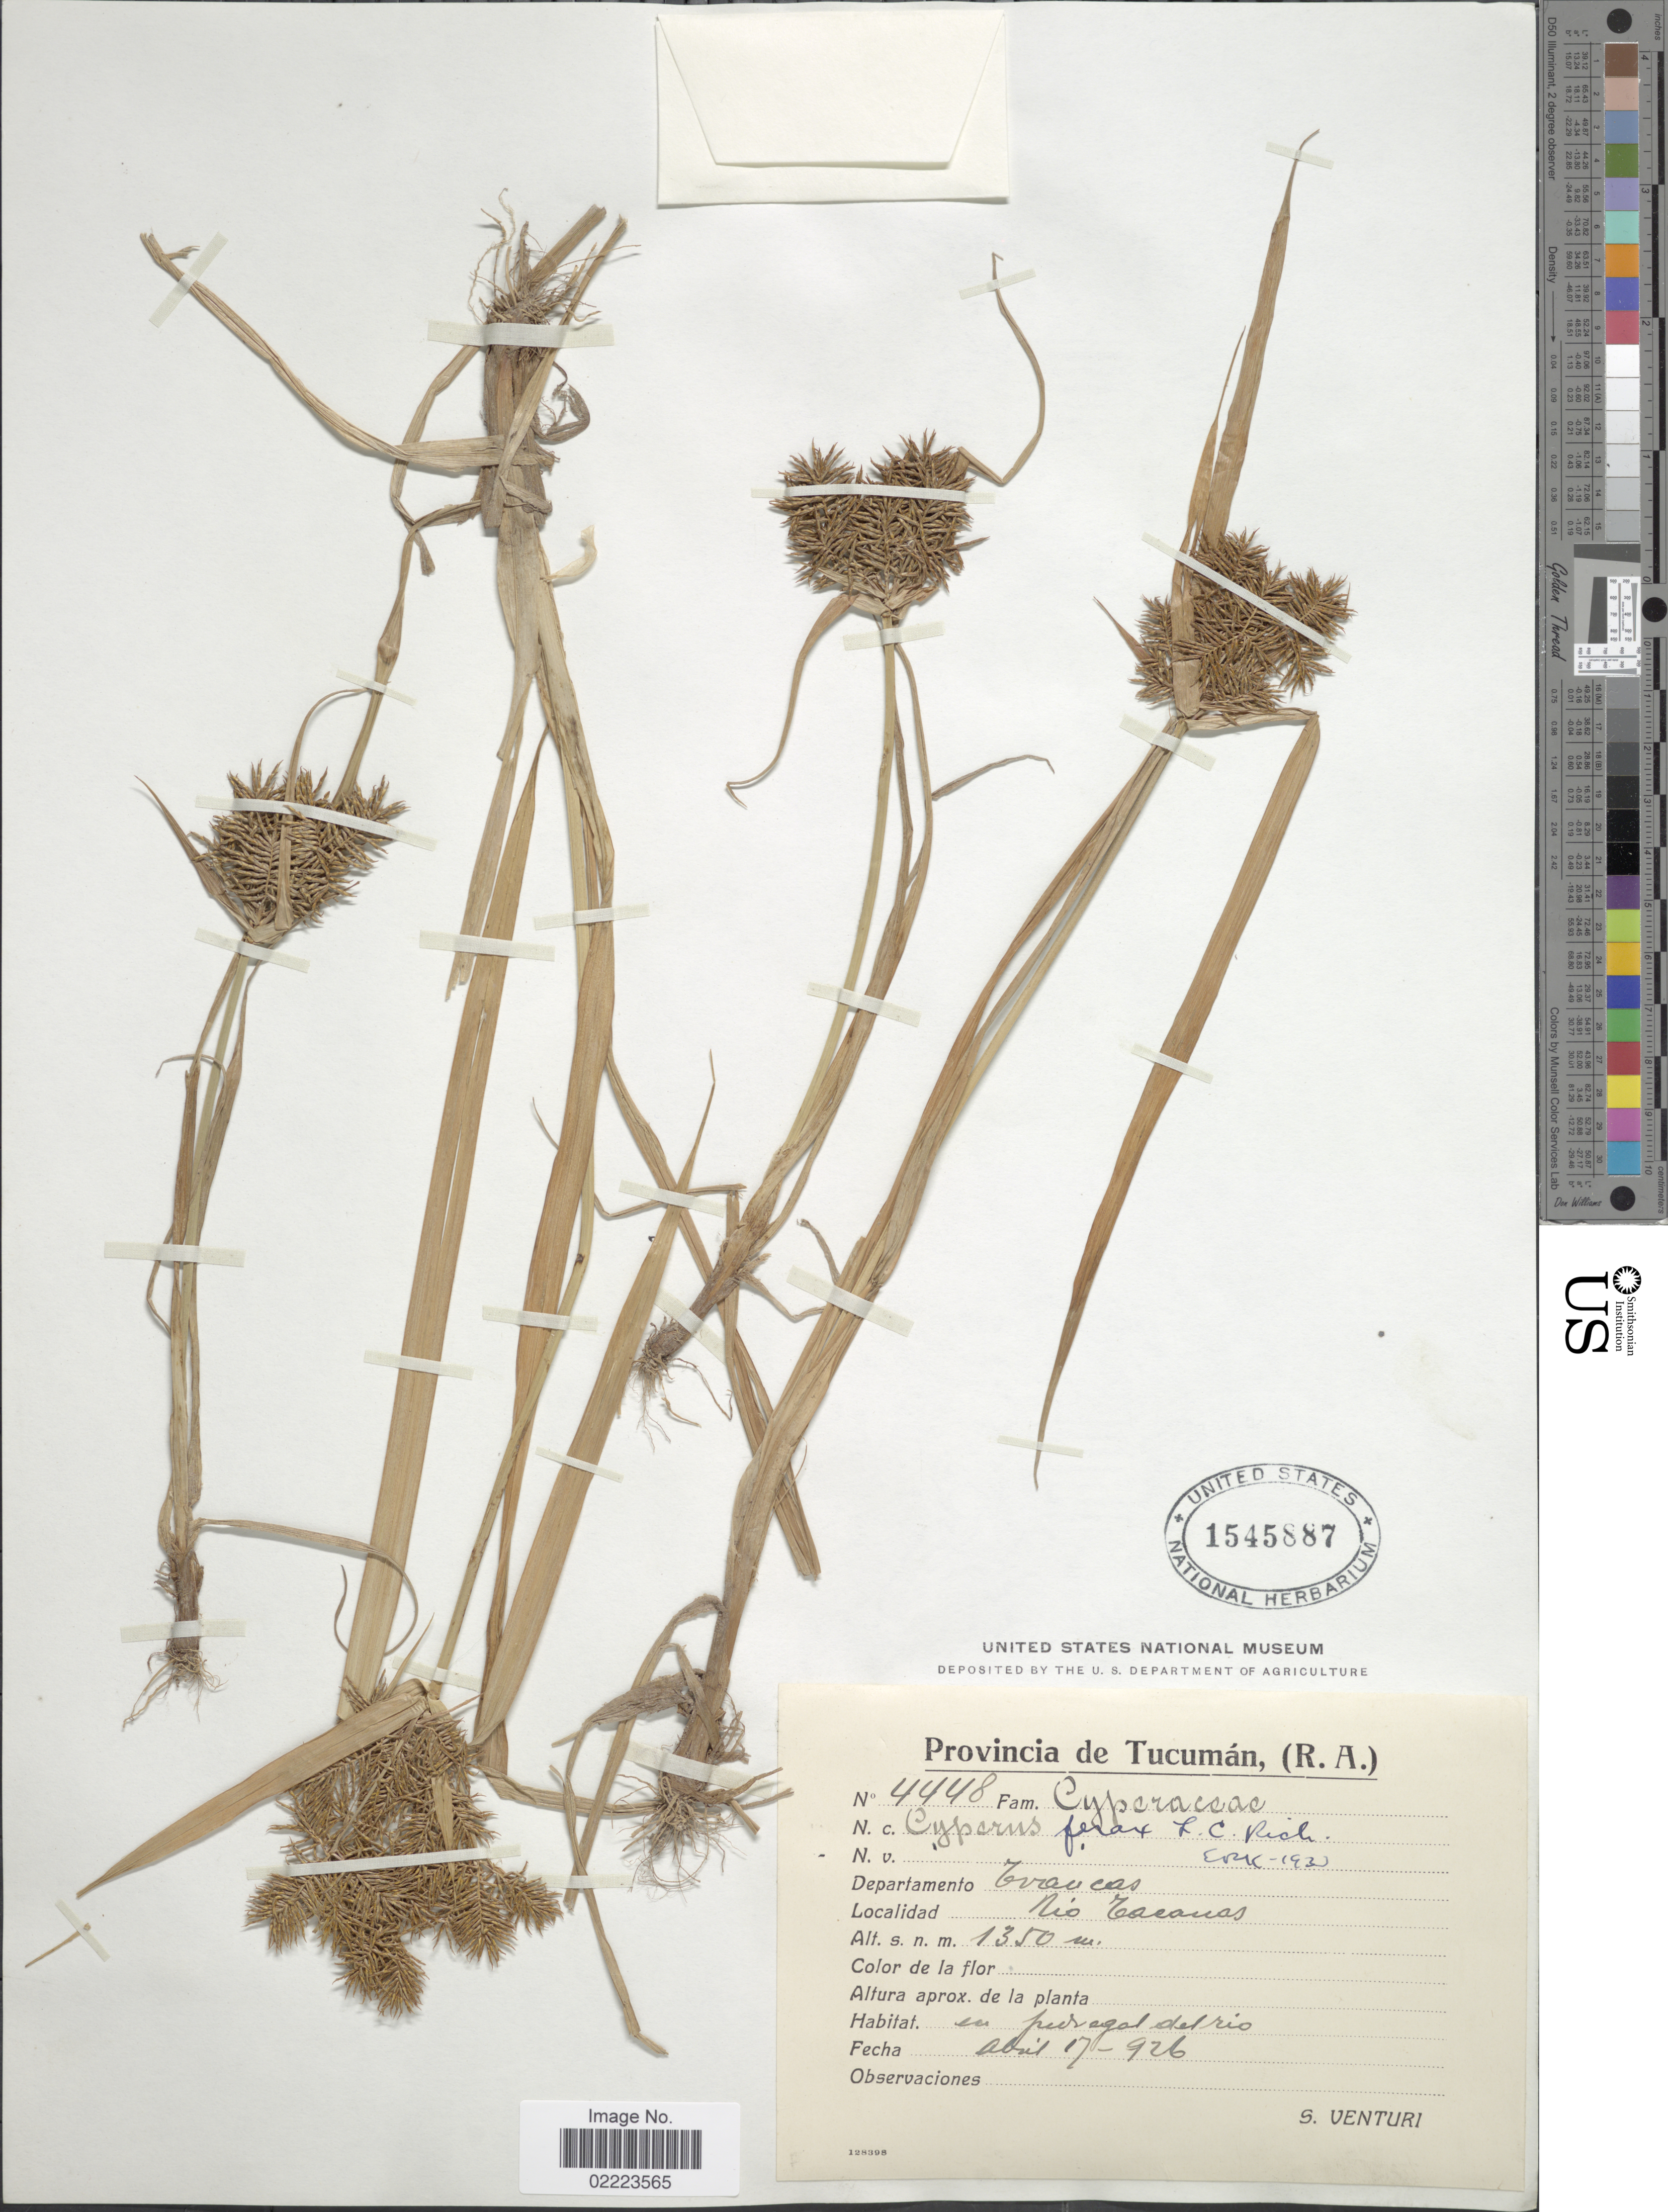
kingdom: Plantae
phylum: Tracheophyta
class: Liliopsida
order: Poales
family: Cyperaceae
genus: Cyperus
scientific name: Cyperus odoratus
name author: L.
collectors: S. Venturi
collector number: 4448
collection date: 1926-04-17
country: Argentina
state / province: Tucuman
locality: (R.A.) Departamento Trancas. Rio Trancas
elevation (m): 1350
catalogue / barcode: US 1545887